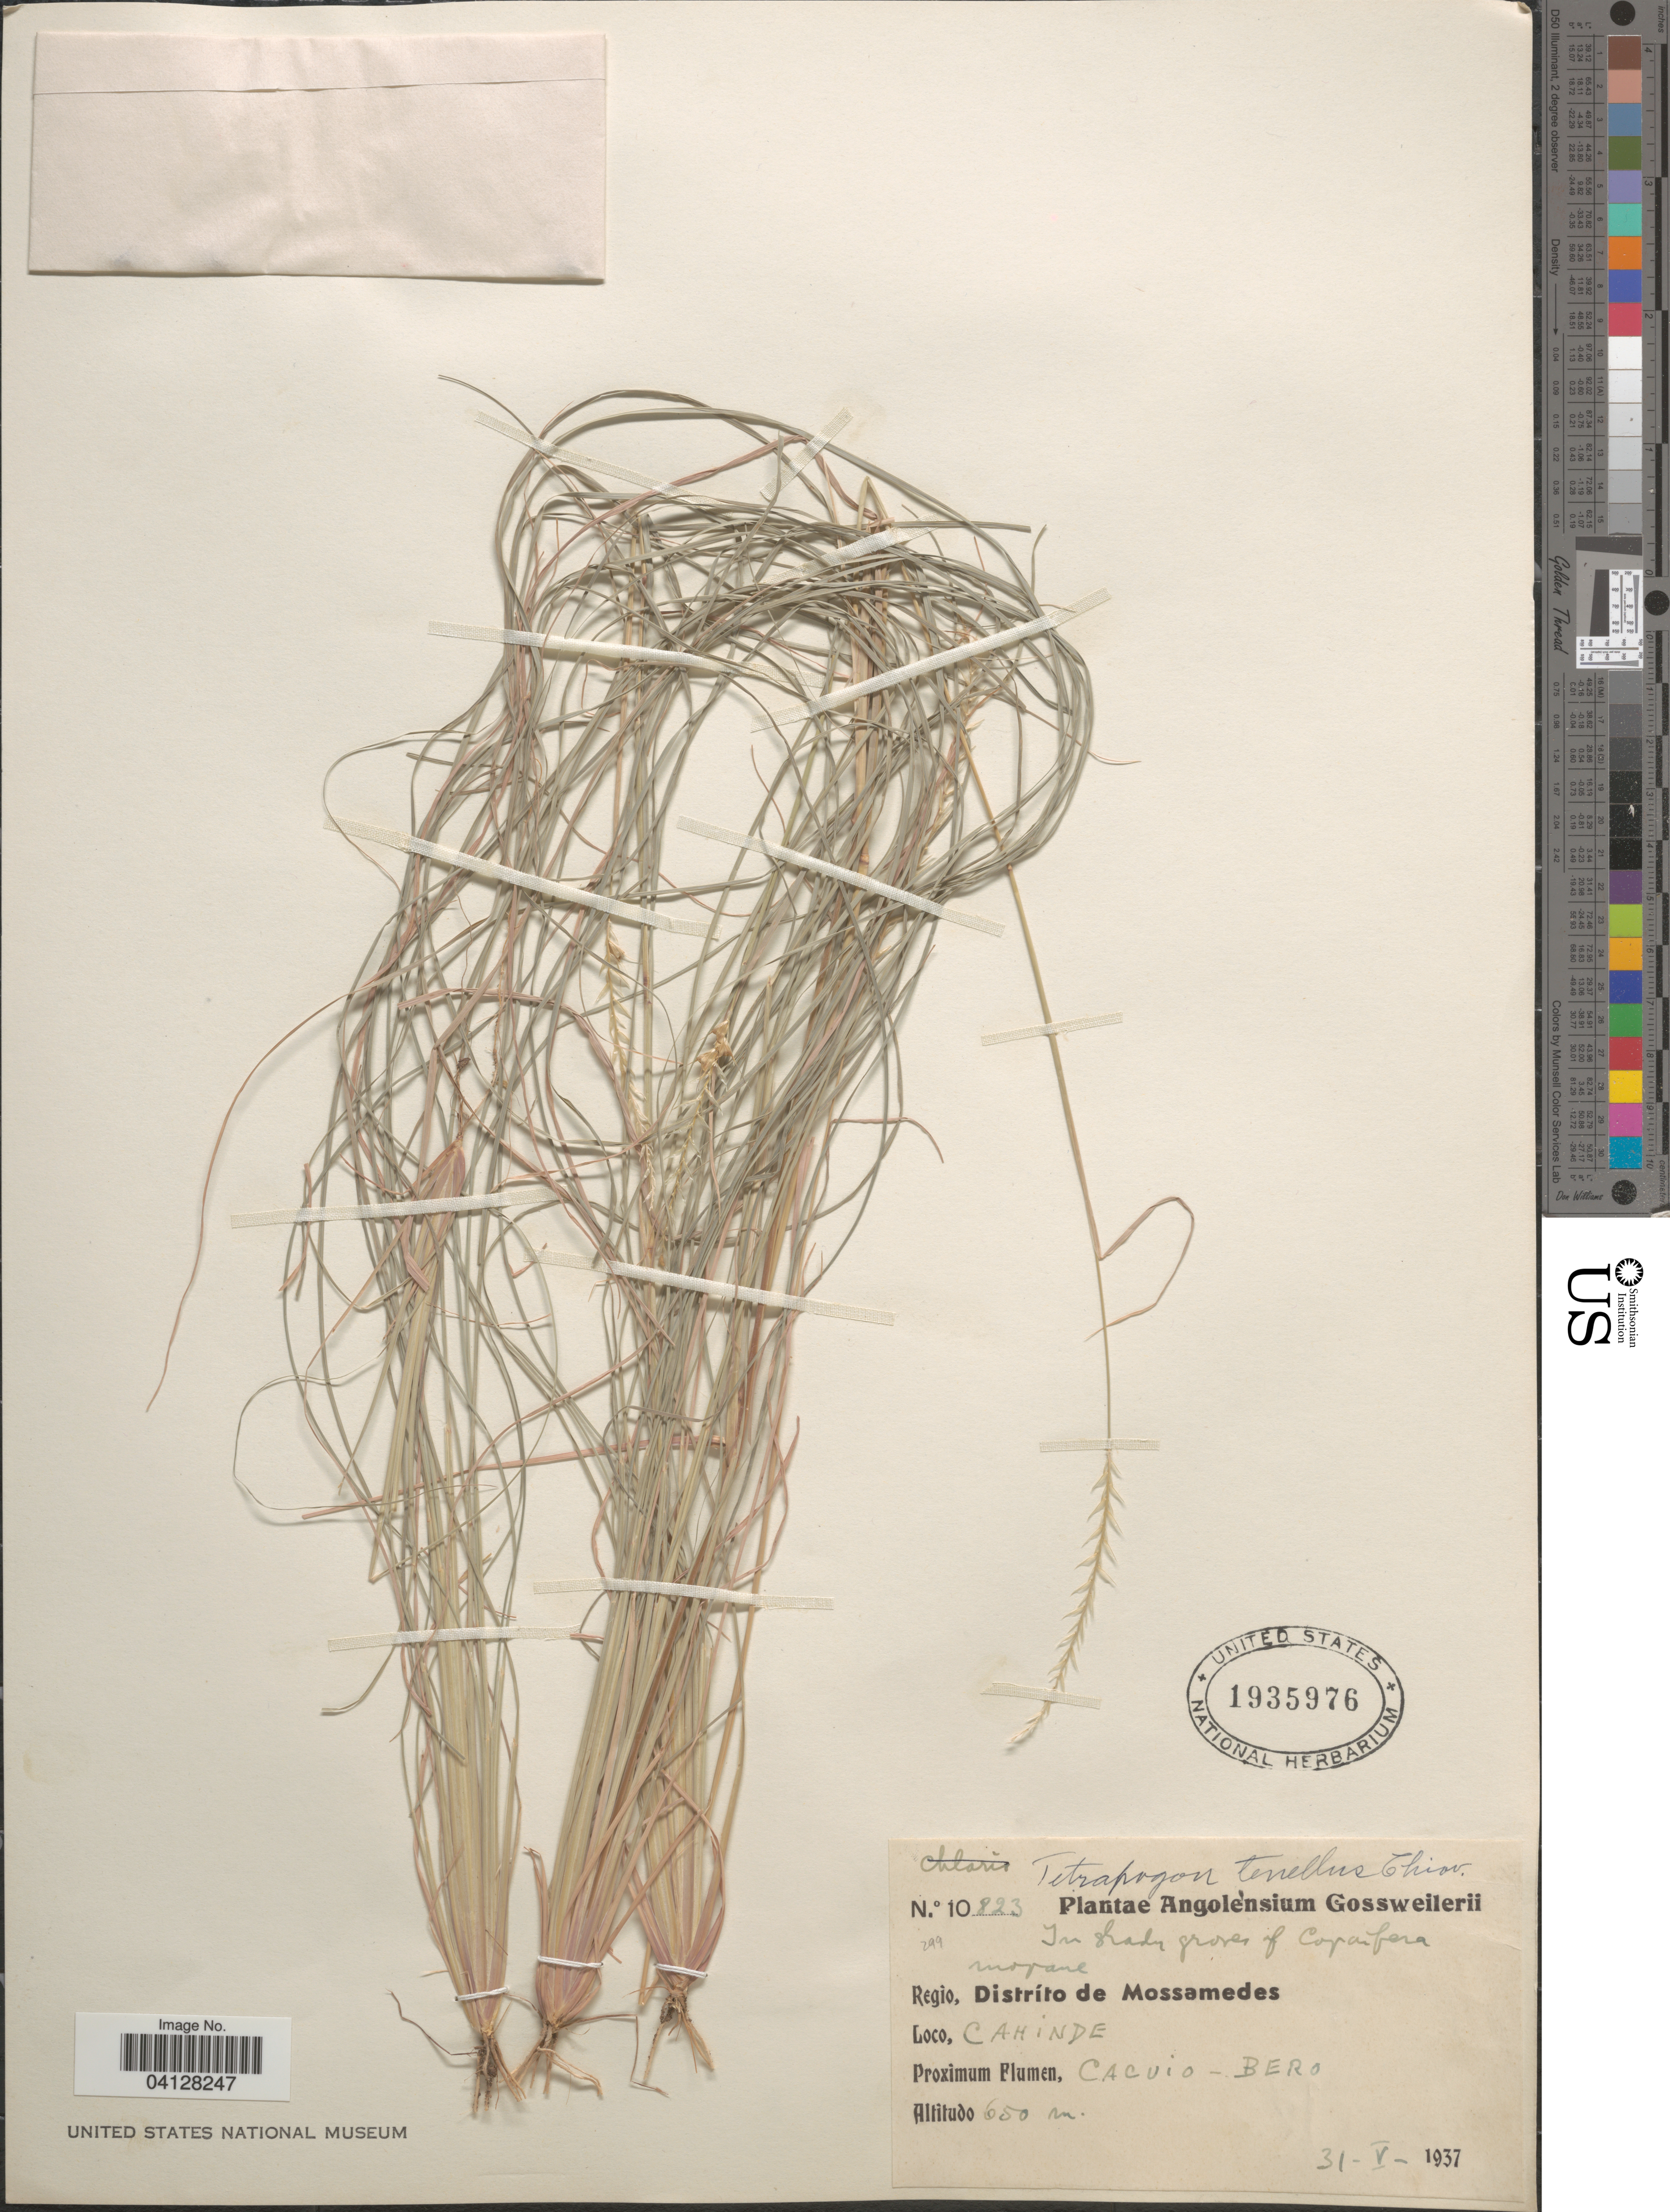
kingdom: Plantae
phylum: Tracheophyta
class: Liliopsida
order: Poales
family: Poaceae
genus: Tetrapogon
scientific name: Tetrapogon tenellus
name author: (J. Koenig ex Roxb.) Chiov.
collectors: Gossweiler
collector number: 10823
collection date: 1937-05-31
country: Angola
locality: Regio Distríto de Mossamedes. Cahinde.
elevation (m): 650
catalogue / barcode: US 1935976